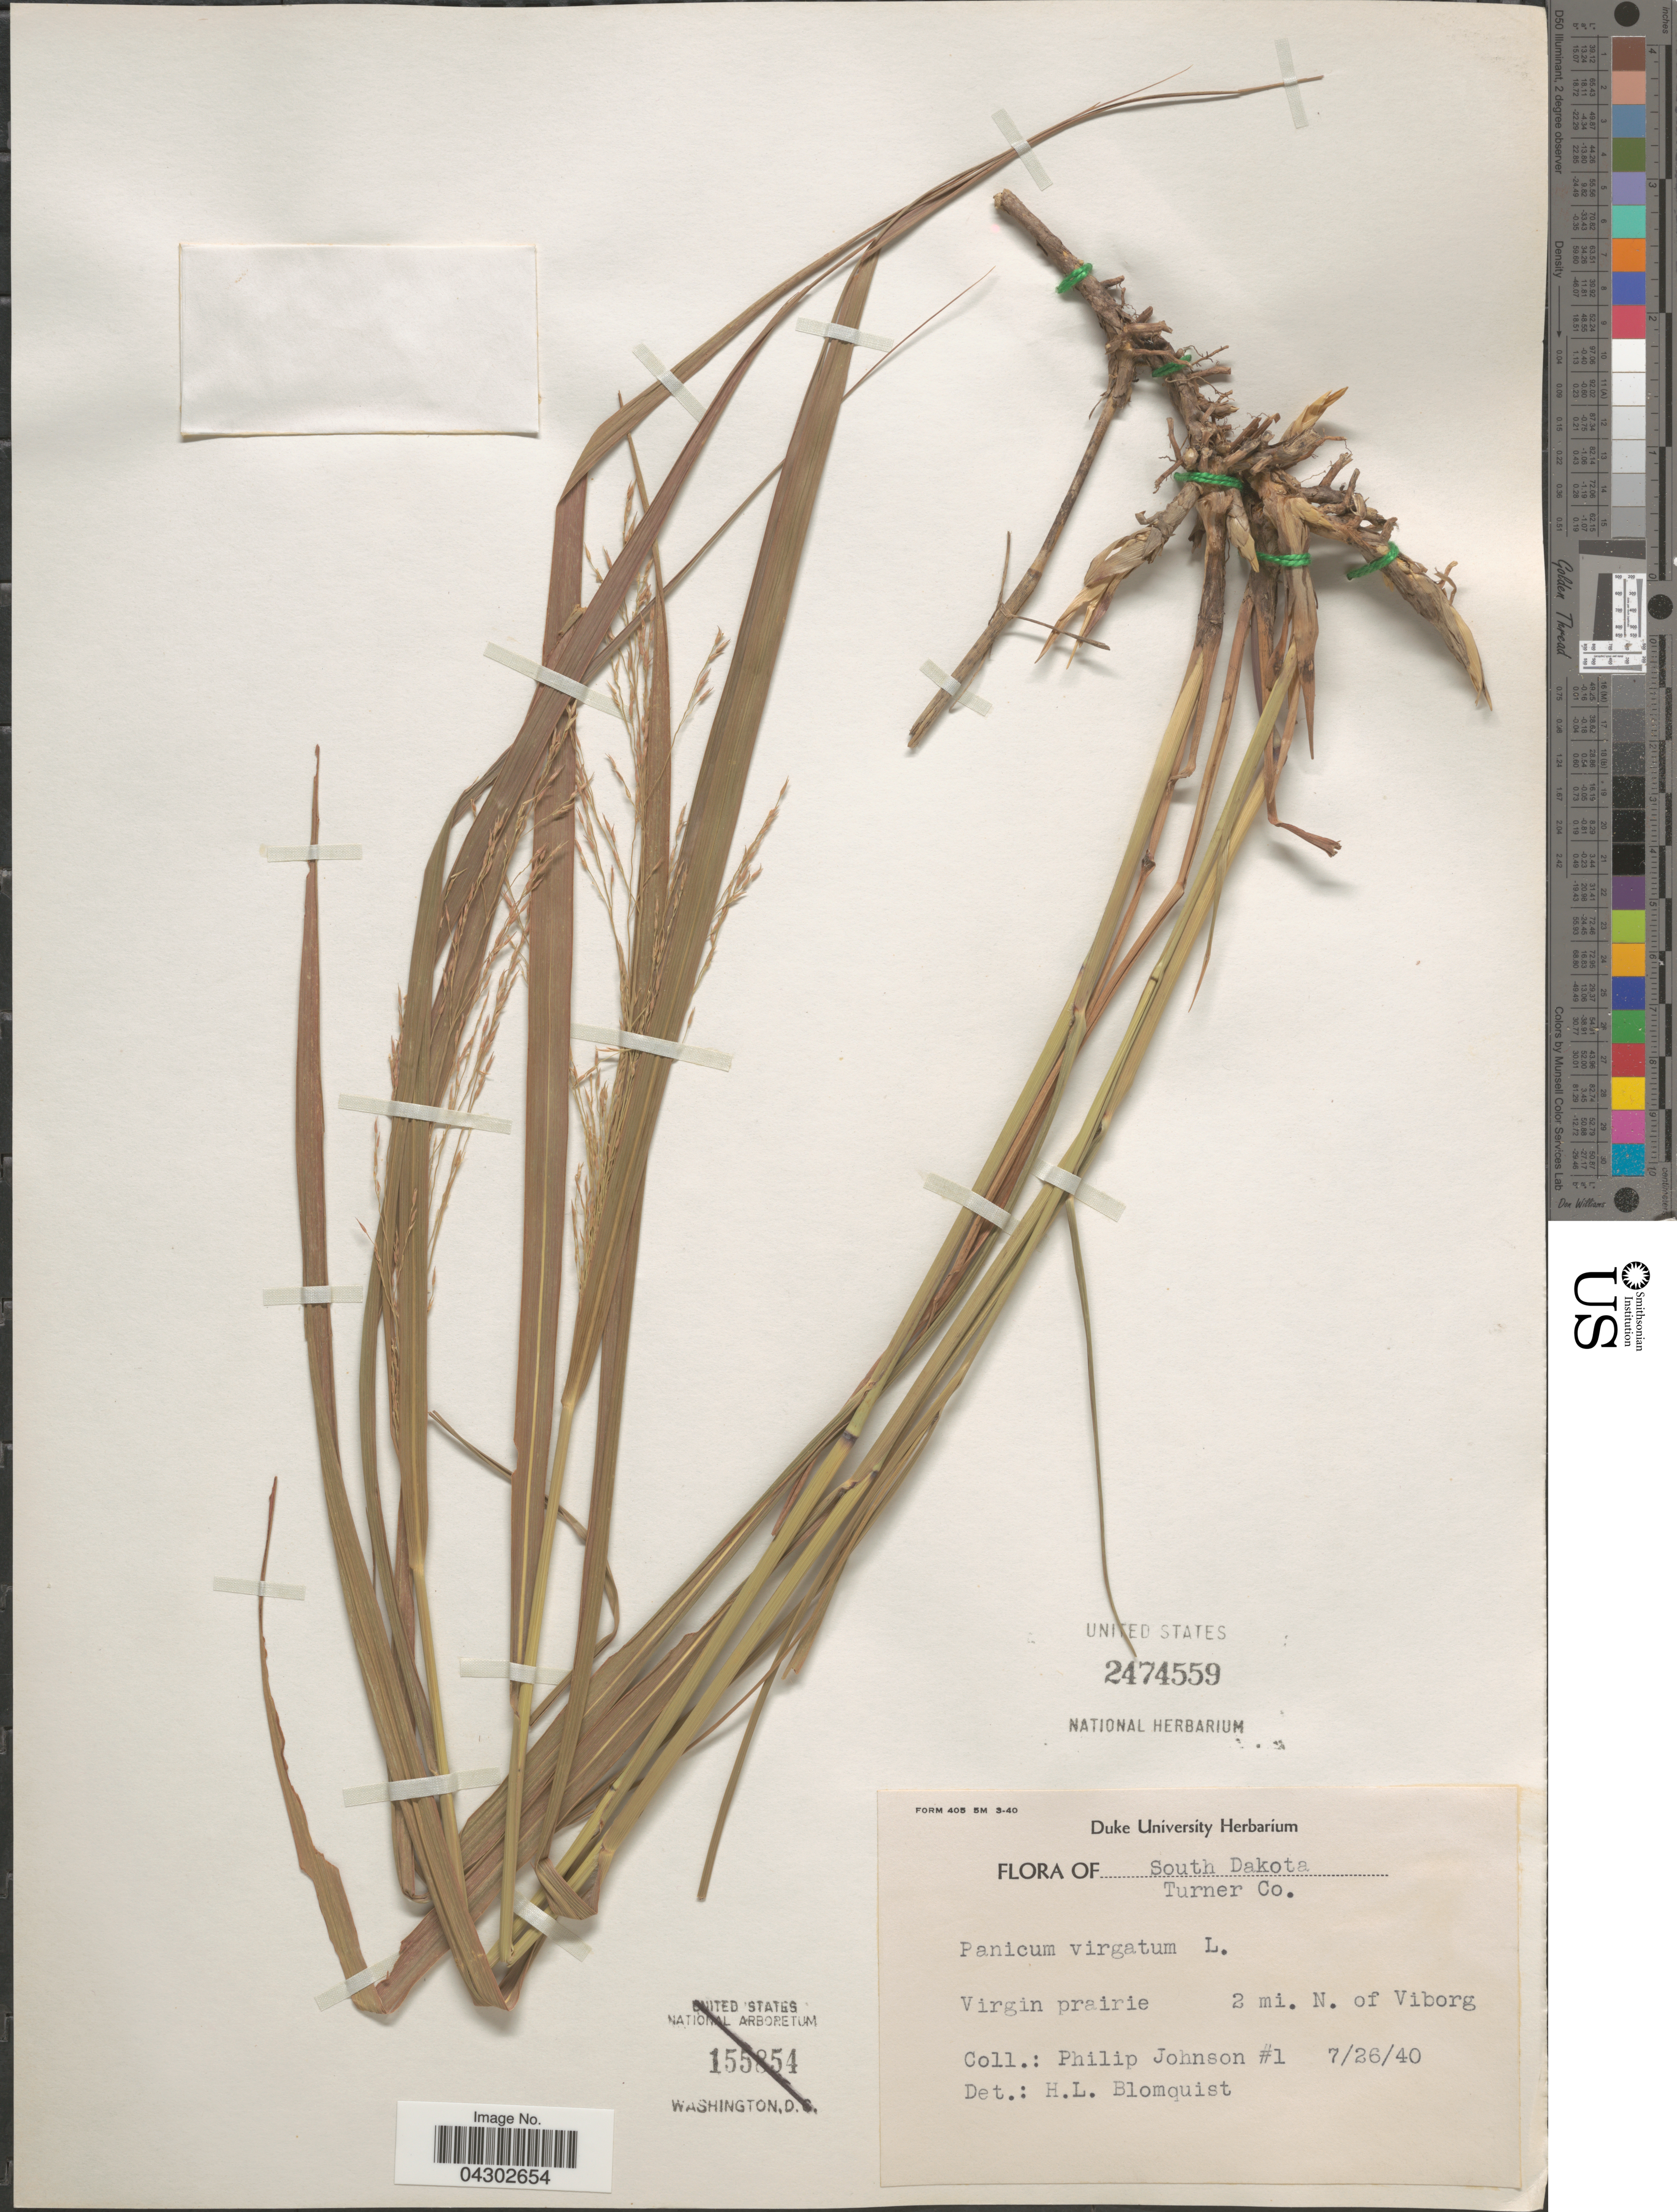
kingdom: Plantae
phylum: Tracheophyta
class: Liliopsida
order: Poales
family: Poaceae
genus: Panicum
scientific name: Panicum virgatum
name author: L.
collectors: P. Johnson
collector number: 1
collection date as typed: Transcribed d/m/y: 26/7/40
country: United States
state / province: South Dakota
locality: Turner Co. Virgin prairie. 2 mi. N. of Viborg.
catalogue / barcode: US 2474559